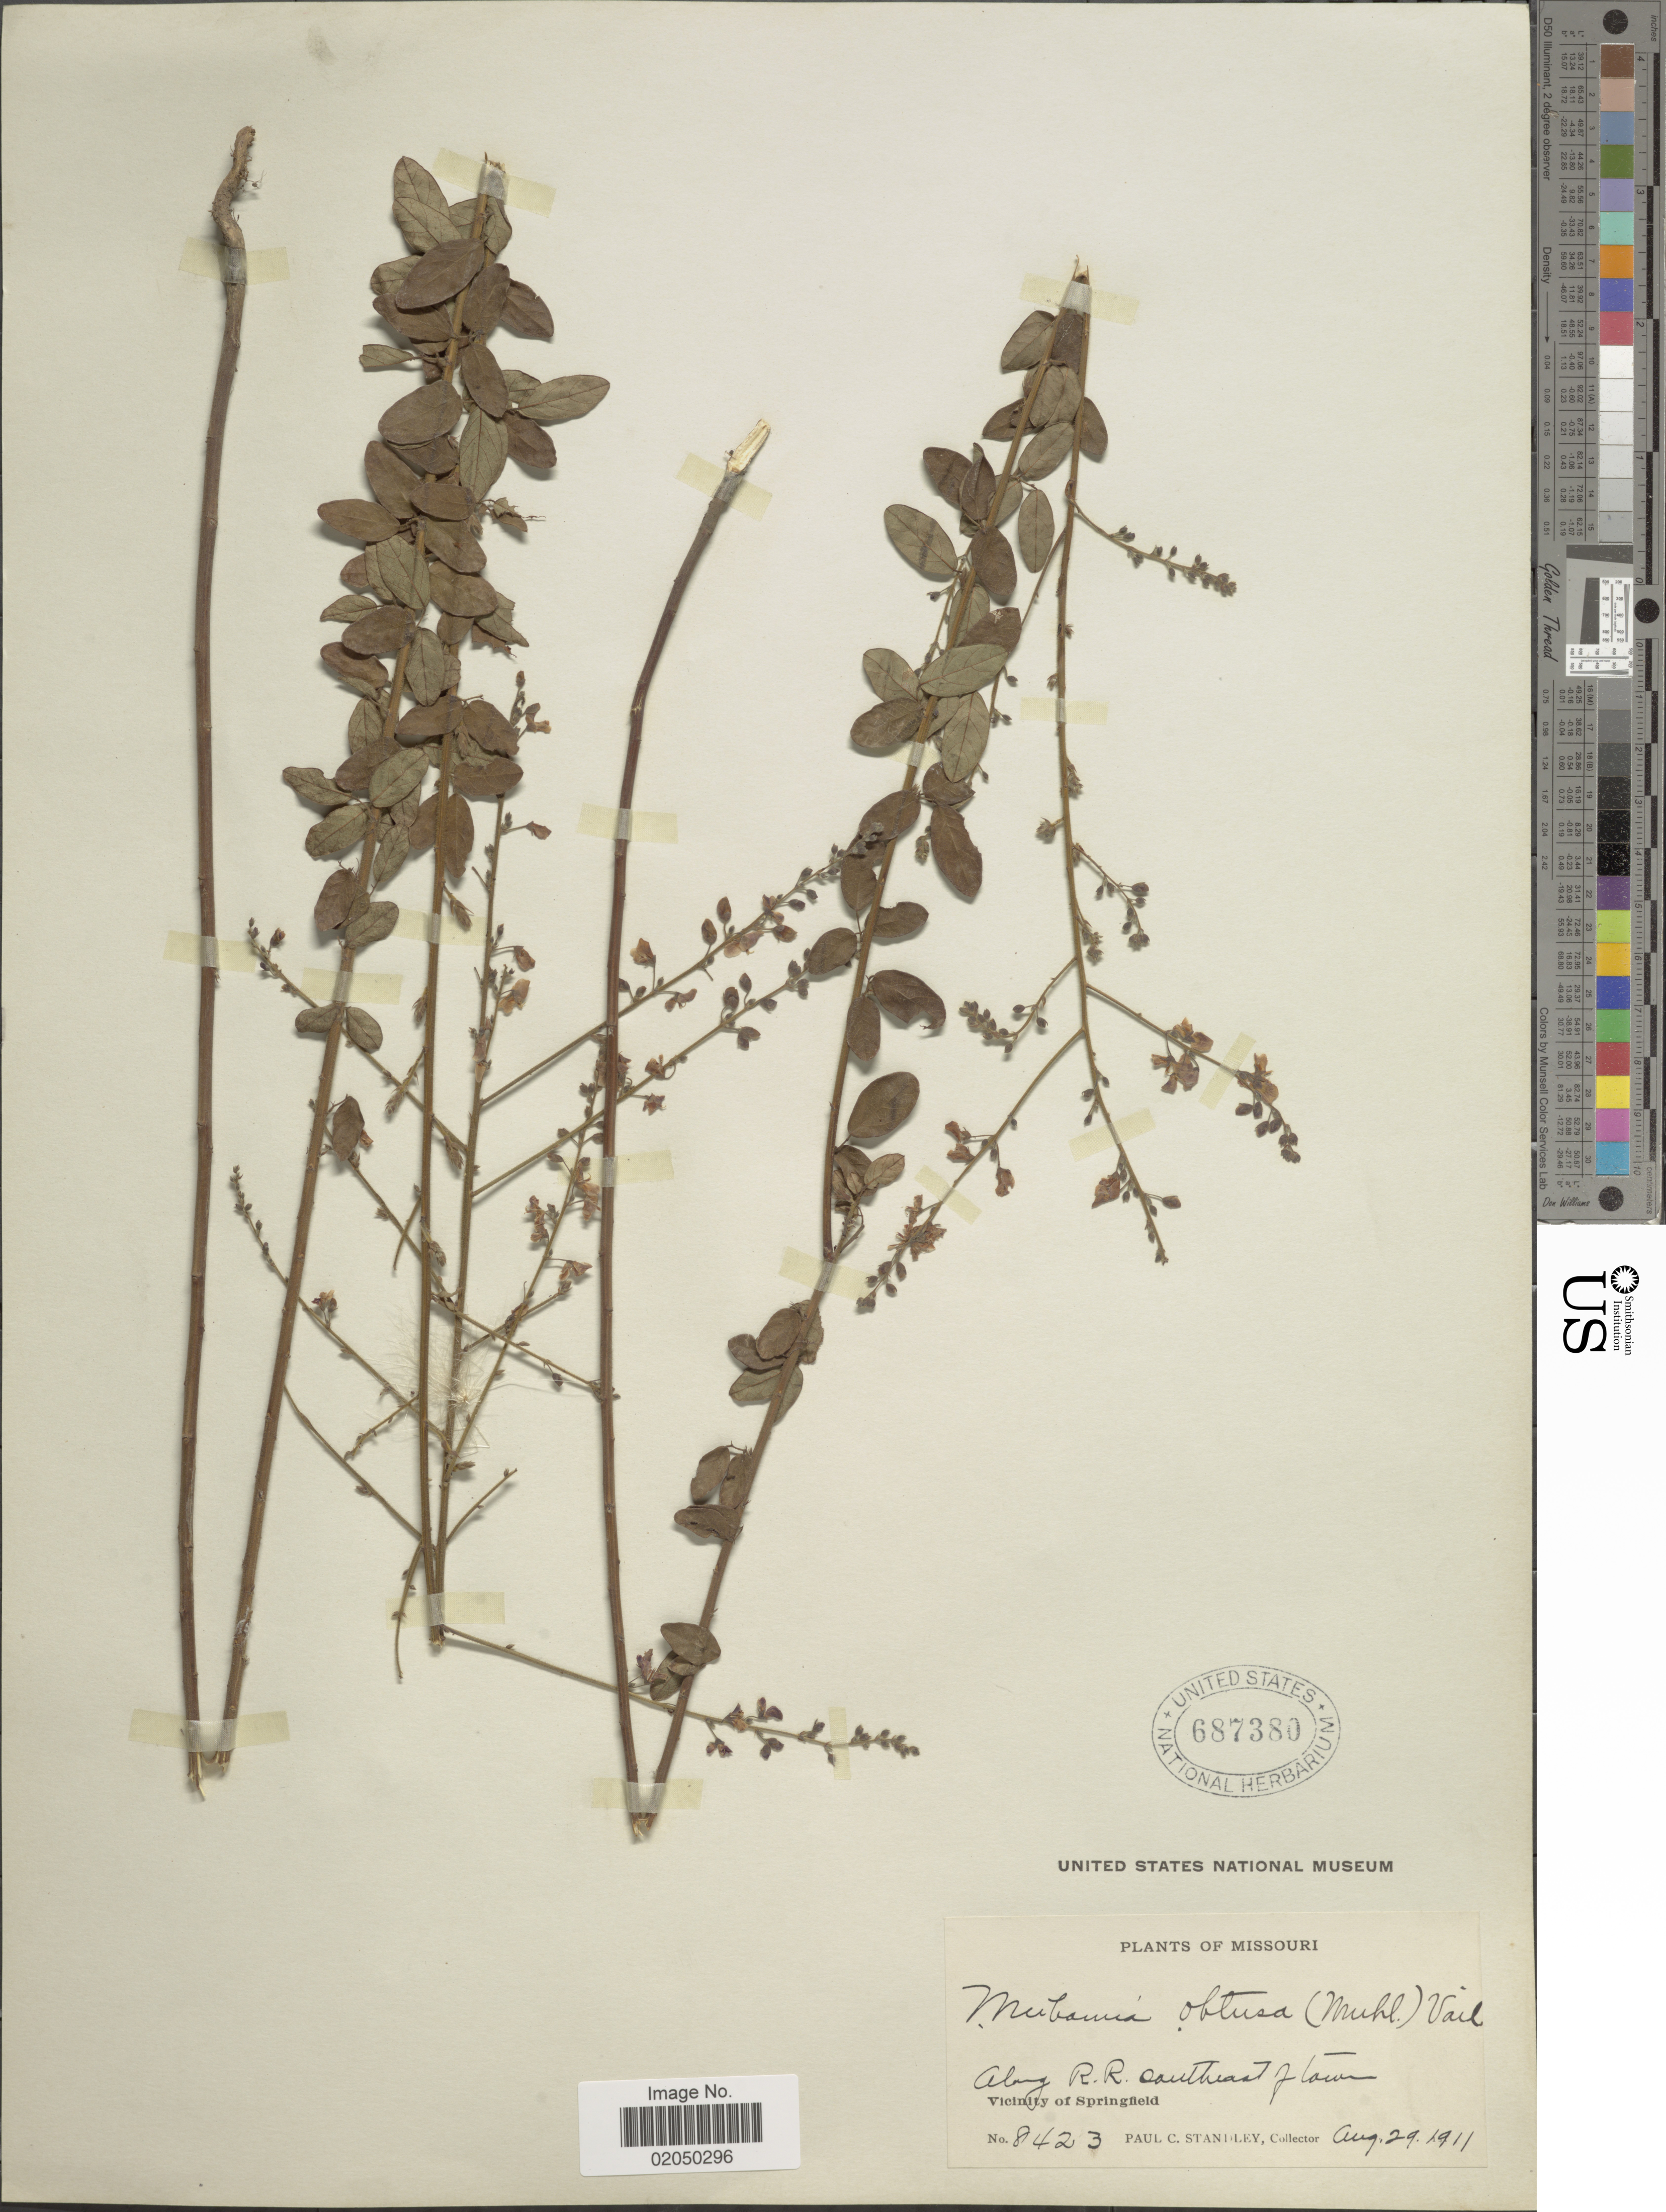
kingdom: Plantae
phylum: Tracheophyta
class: Magnoliopsida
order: Fabales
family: Fabaceae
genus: Desmodium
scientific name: Desmodium ciliare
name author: (Muhl. ex Willd.) DC.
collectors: P. C. Standley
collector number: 8423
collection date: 1911-08-29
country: United States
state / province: Missouri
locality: Along RR southeast of town, Vicinity of Springfield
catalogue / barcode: US 687380